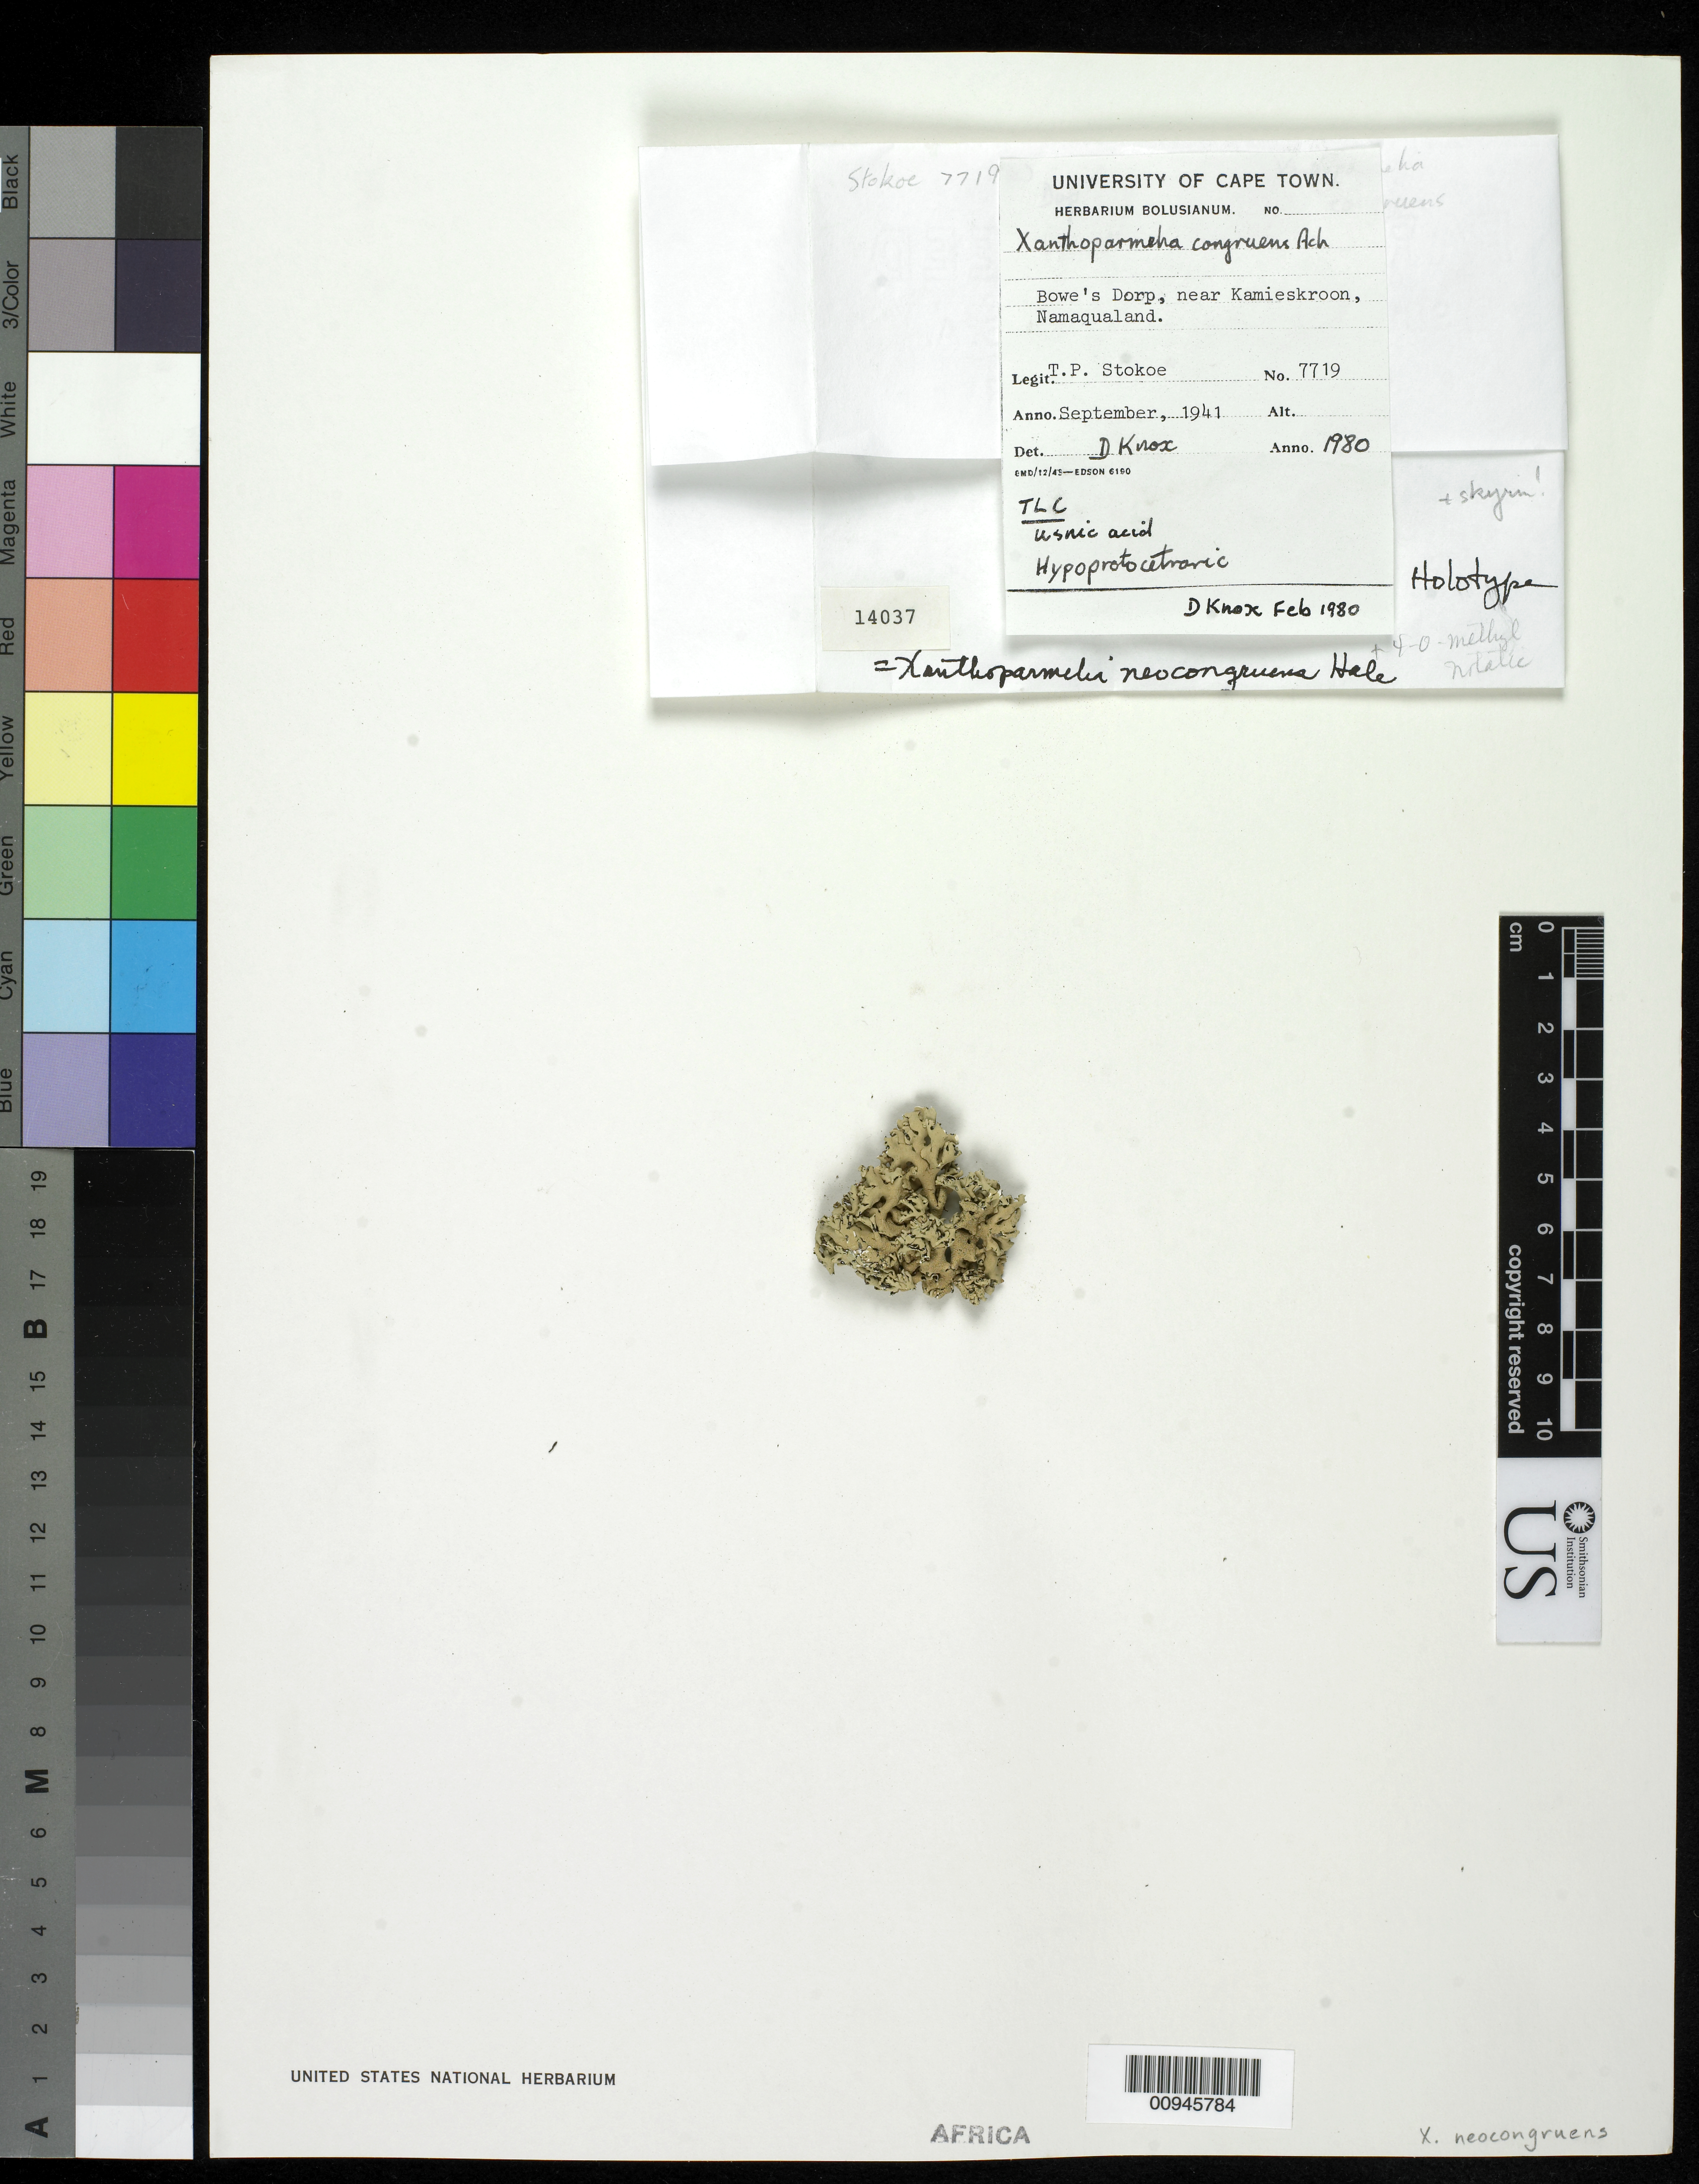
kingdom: Fungi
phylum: Ascomycota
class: Lecanoromycetes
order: Lecanorales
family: Parmeliaceae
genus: Xanthoparmelia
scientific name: Xanthoparmelia neocongruens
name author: Hale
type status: Holotype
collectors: T. Stokoe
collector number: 7719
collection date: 1941-09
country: South Africa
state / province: Northern Cape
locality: Bowe's Dorp, near Kamieskroon, Namaqualand.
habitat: on soil.